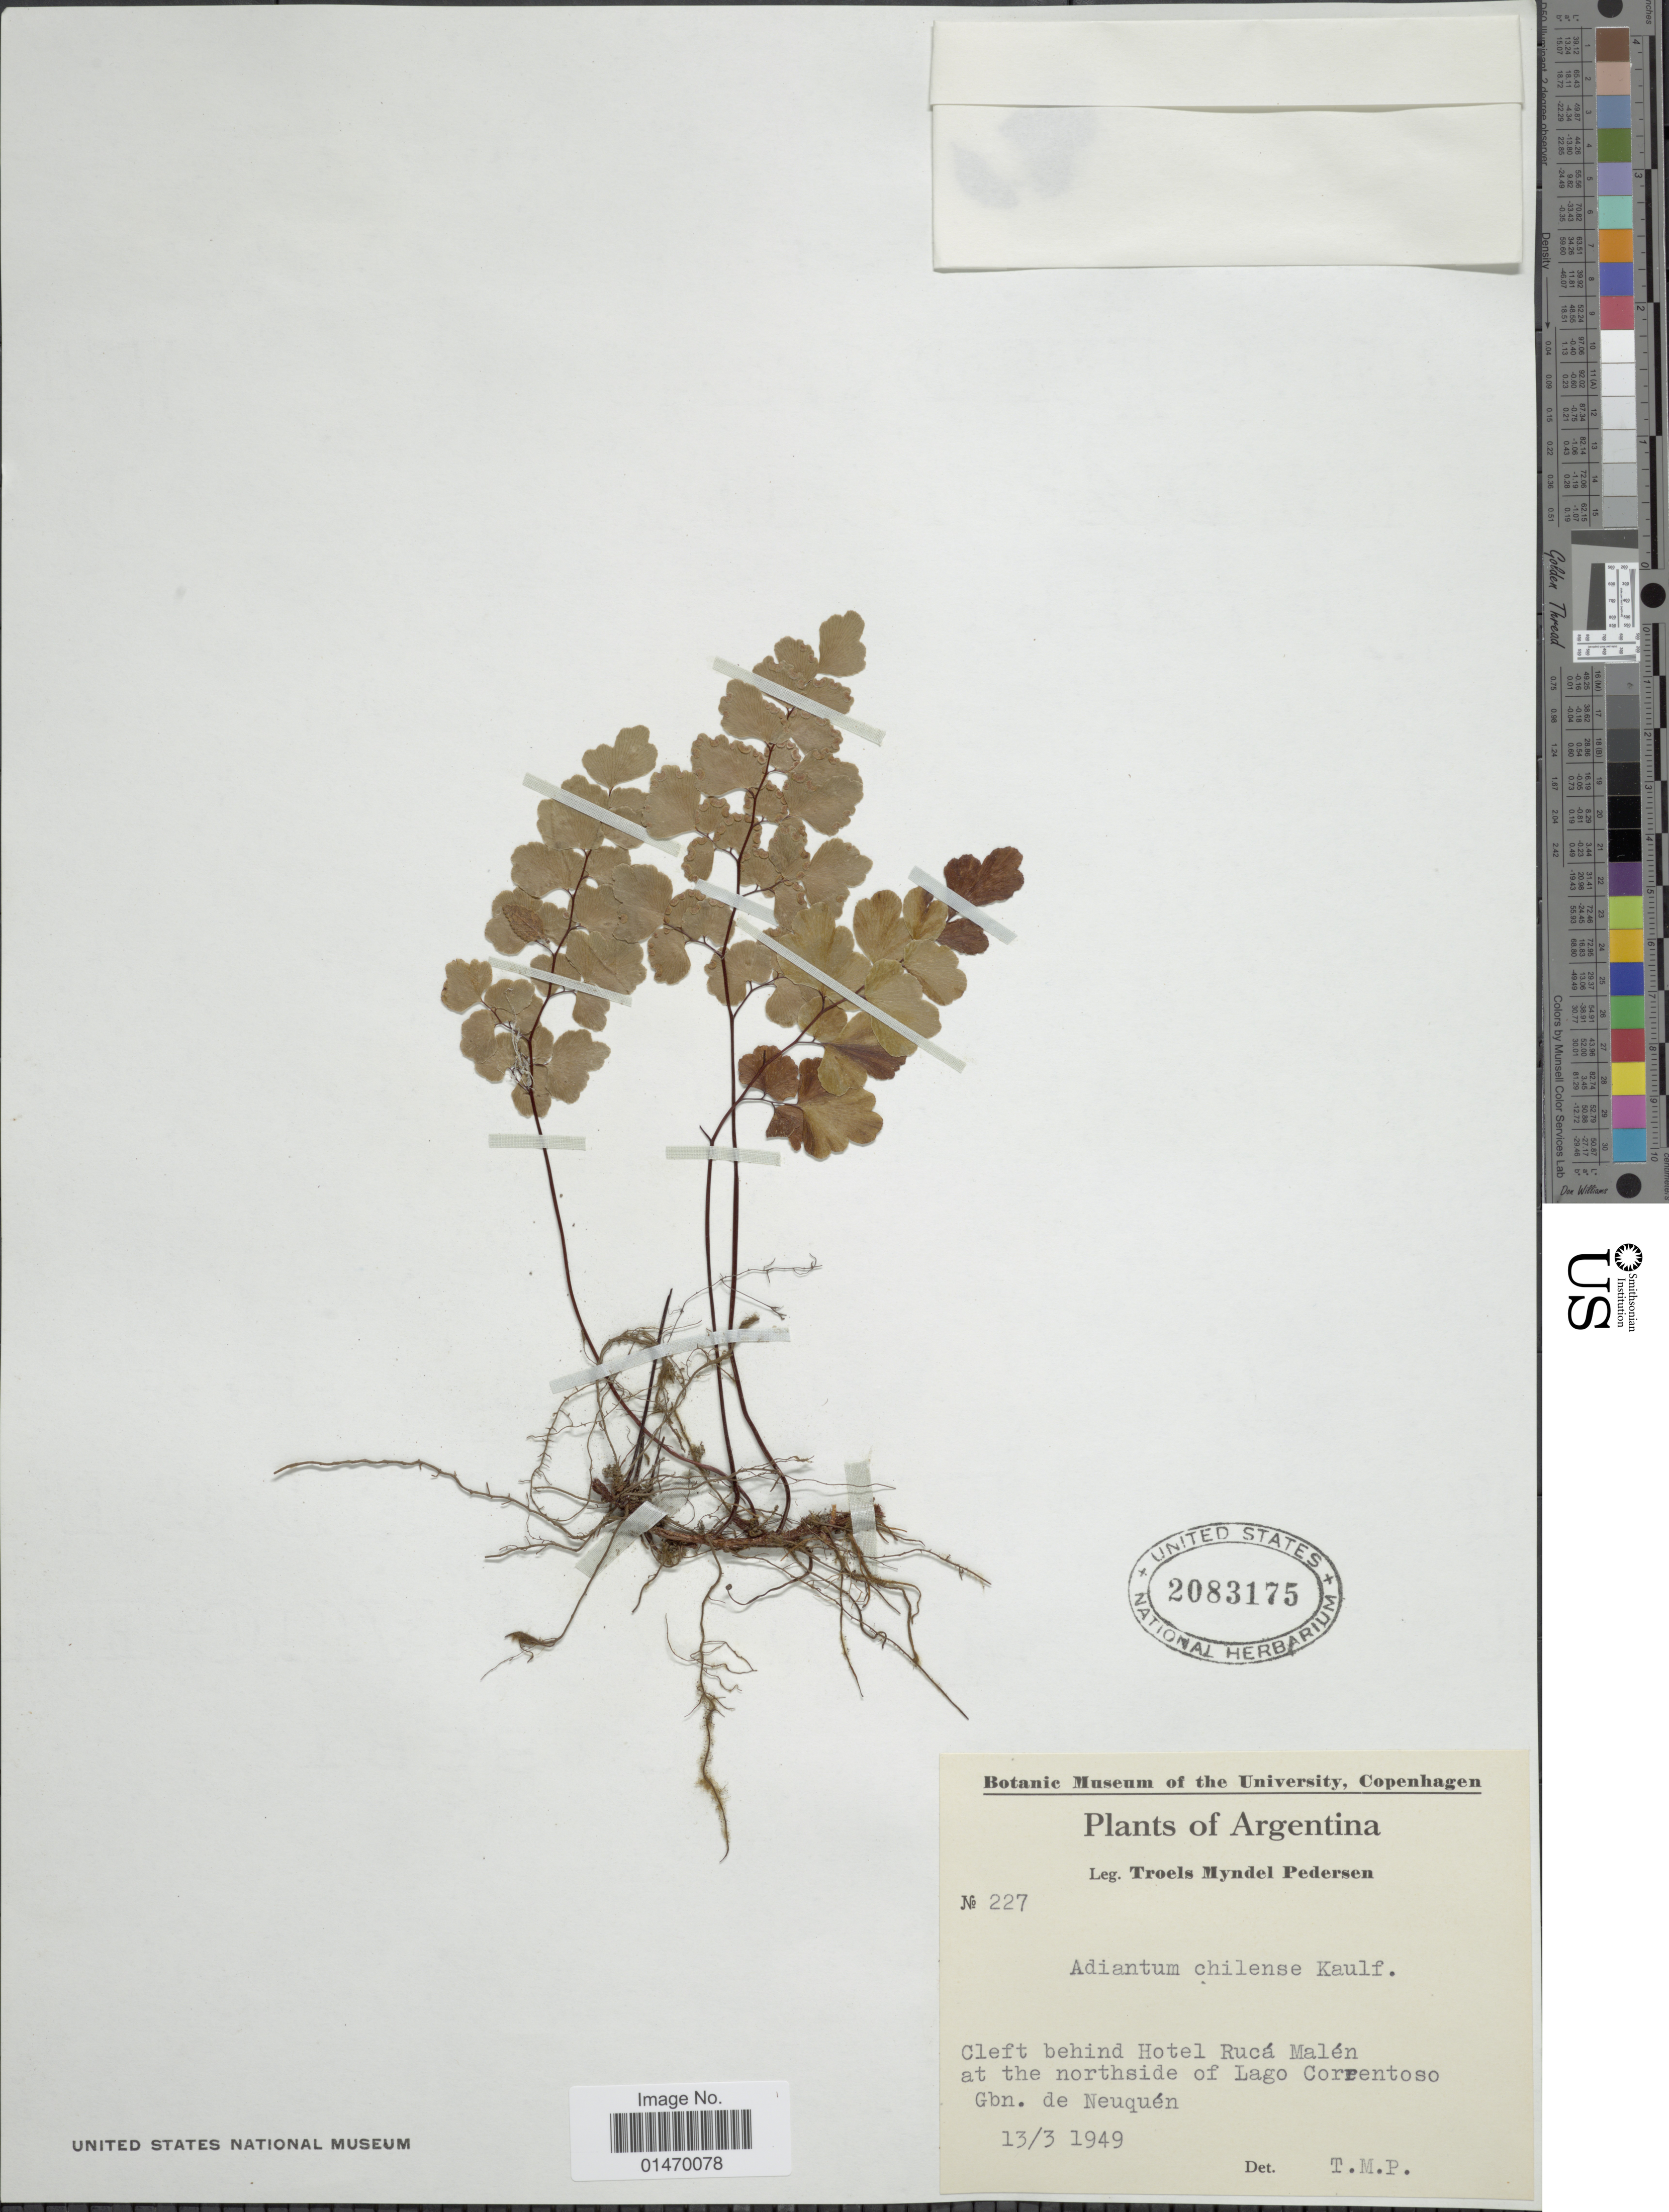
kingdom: Plantae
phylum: Tracheophyta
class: Polypodiopsida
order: Polypodiales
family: Pteridaceae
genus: Adiantum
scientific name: Adiantum chilense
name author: Kaulf.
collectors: T. Pederson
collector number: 227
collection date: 1949-03-13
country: Argentina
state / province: Neuquen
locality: Cleft behind Hotel ruca Malen at the northside of lago Correntoso.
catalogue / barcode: US 2083175